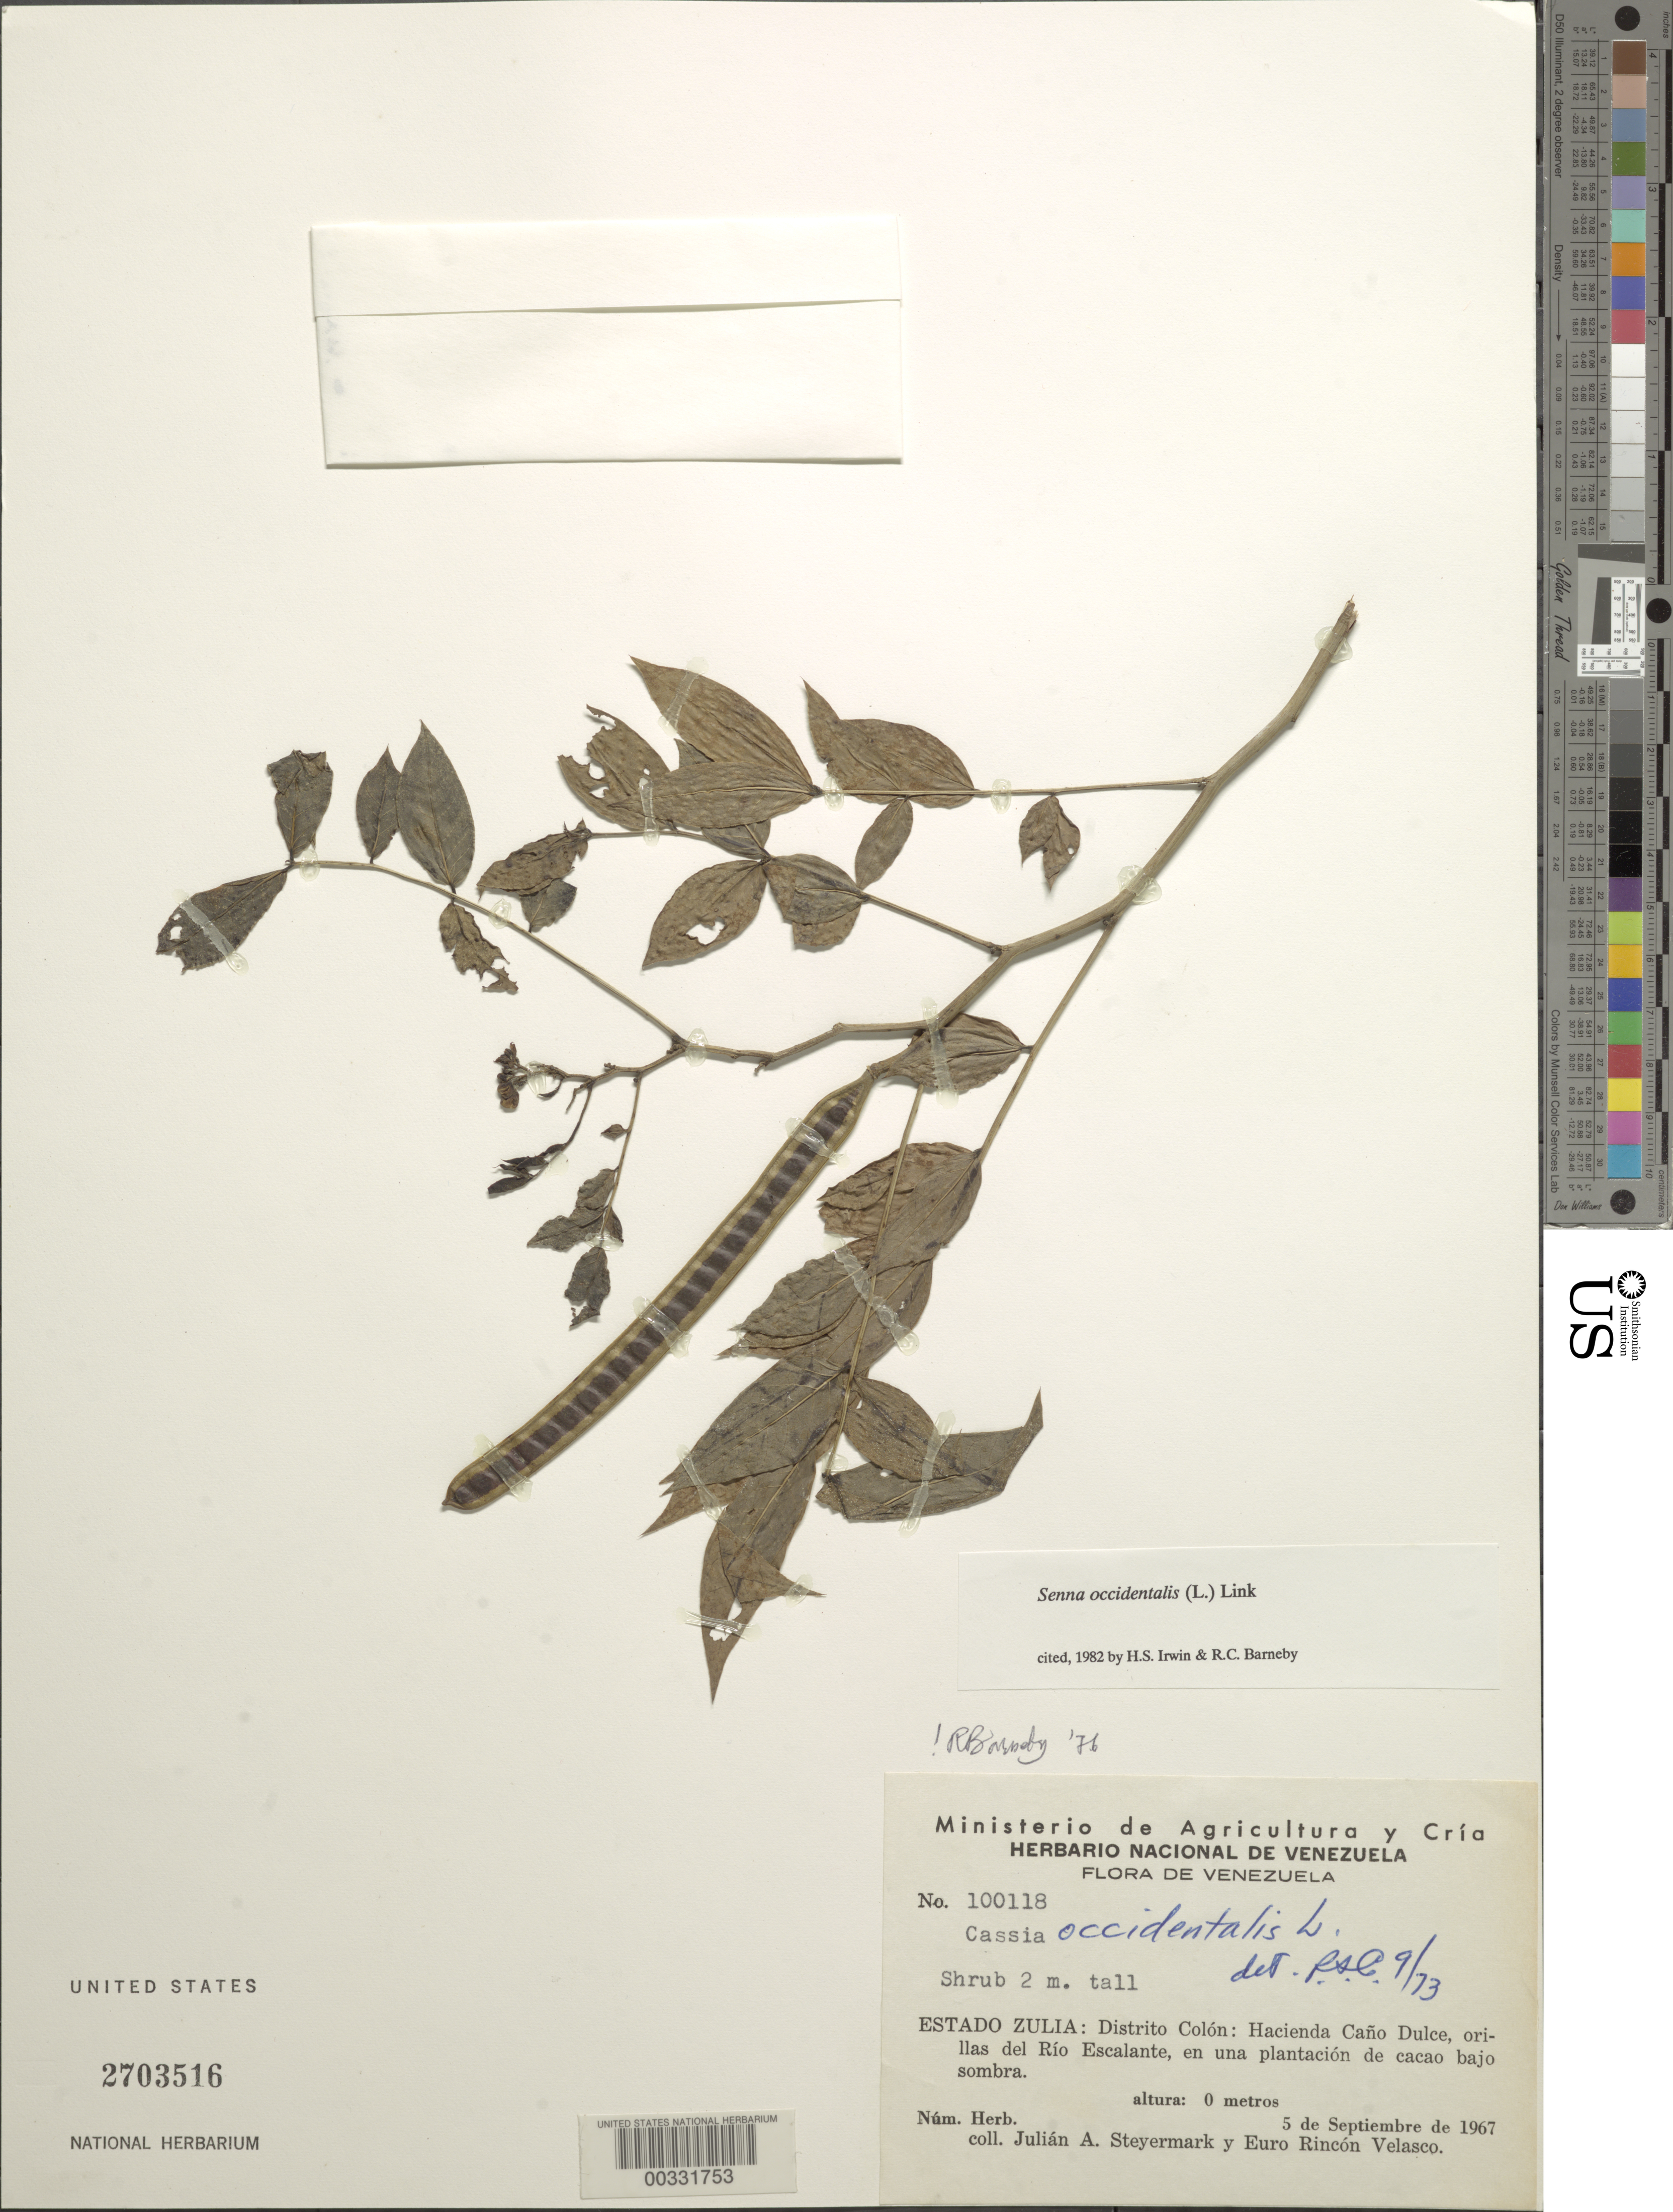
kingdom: Plantae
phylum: Tracheophyta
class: Magnoliopsida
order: Fabales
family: Fabaceae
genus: Senna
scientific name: Senna occidentalis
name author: (L.) Link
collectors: J. Steyermark & E. Velasco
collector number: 100118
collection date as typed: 05 Sep 1967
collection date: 1967-09-05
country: Venezuela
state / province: Zulia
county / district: Colón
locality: Hacienda cano dulce, banks of the rio esclatene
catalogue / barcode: US 2703516